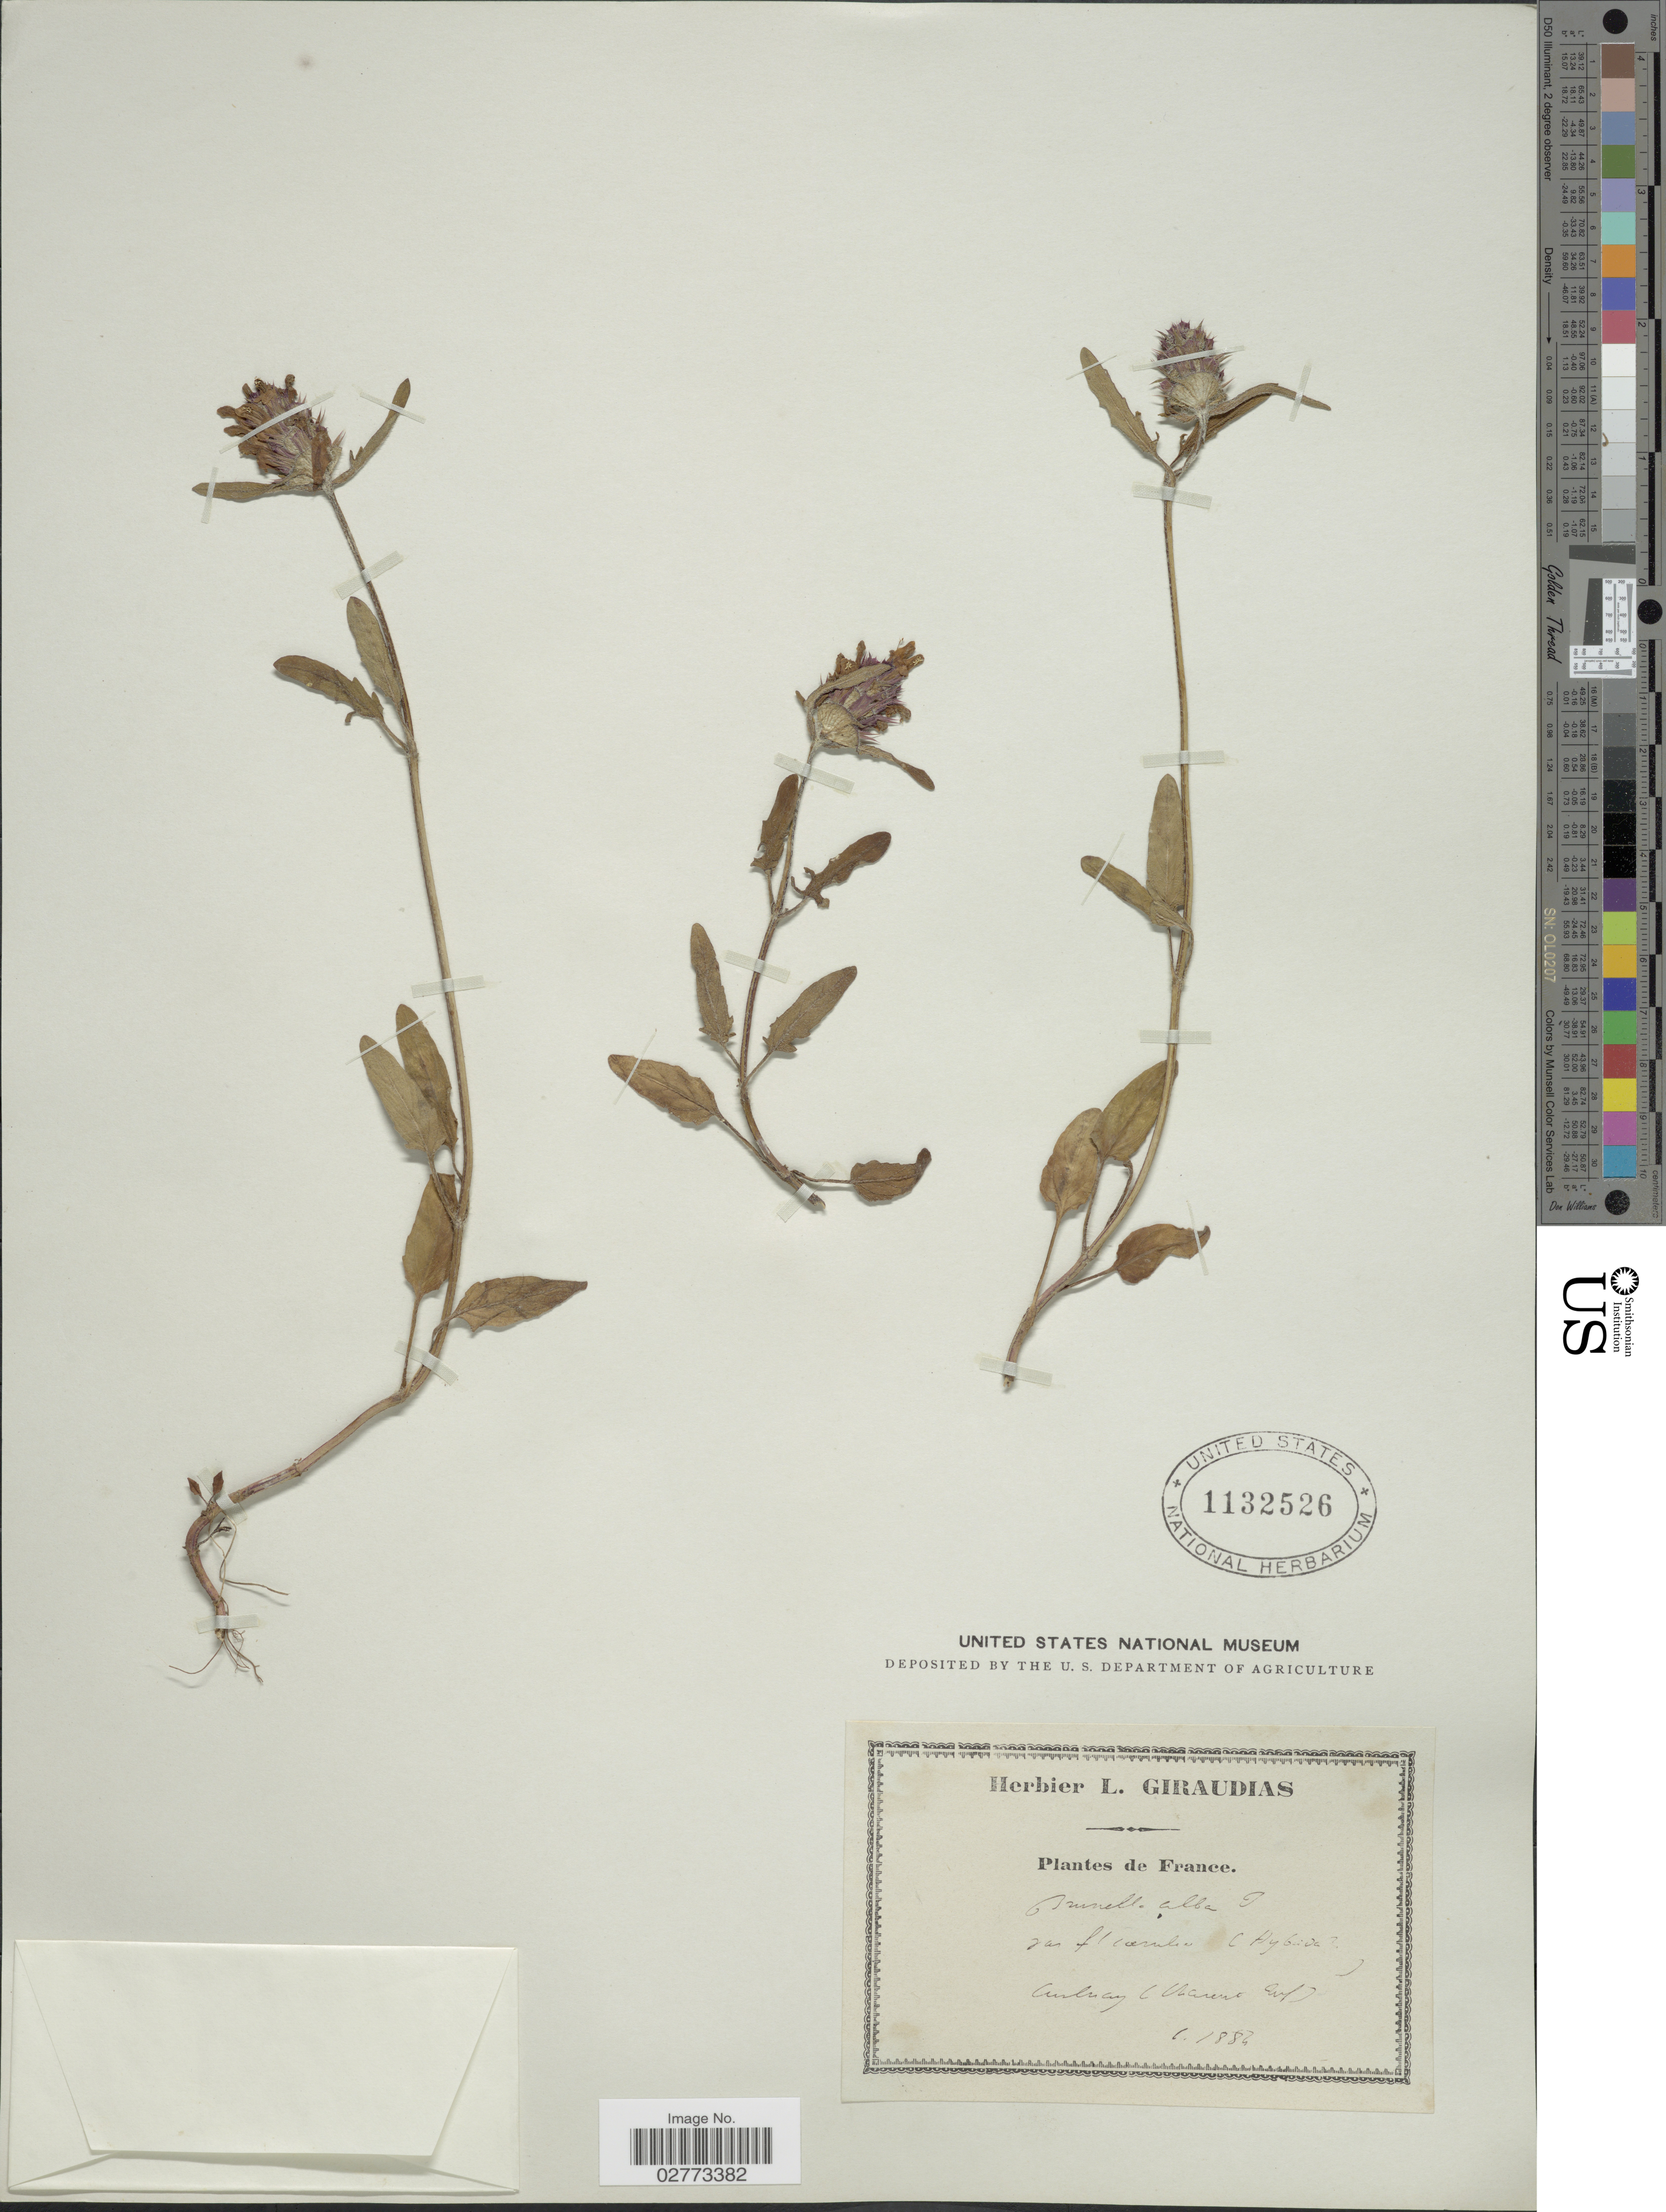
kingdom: Plantae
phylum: Tracheophyta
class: Magnoliopsida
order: Lamiales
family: Lamiaceae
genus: Prunella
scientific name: Prunella alba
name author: Pall. ex M. Bieb.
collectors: L. Giraudias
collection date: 1884-06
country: France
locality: Anbriay (Nareno Enf). [interpreted]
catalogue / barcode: US 1132526